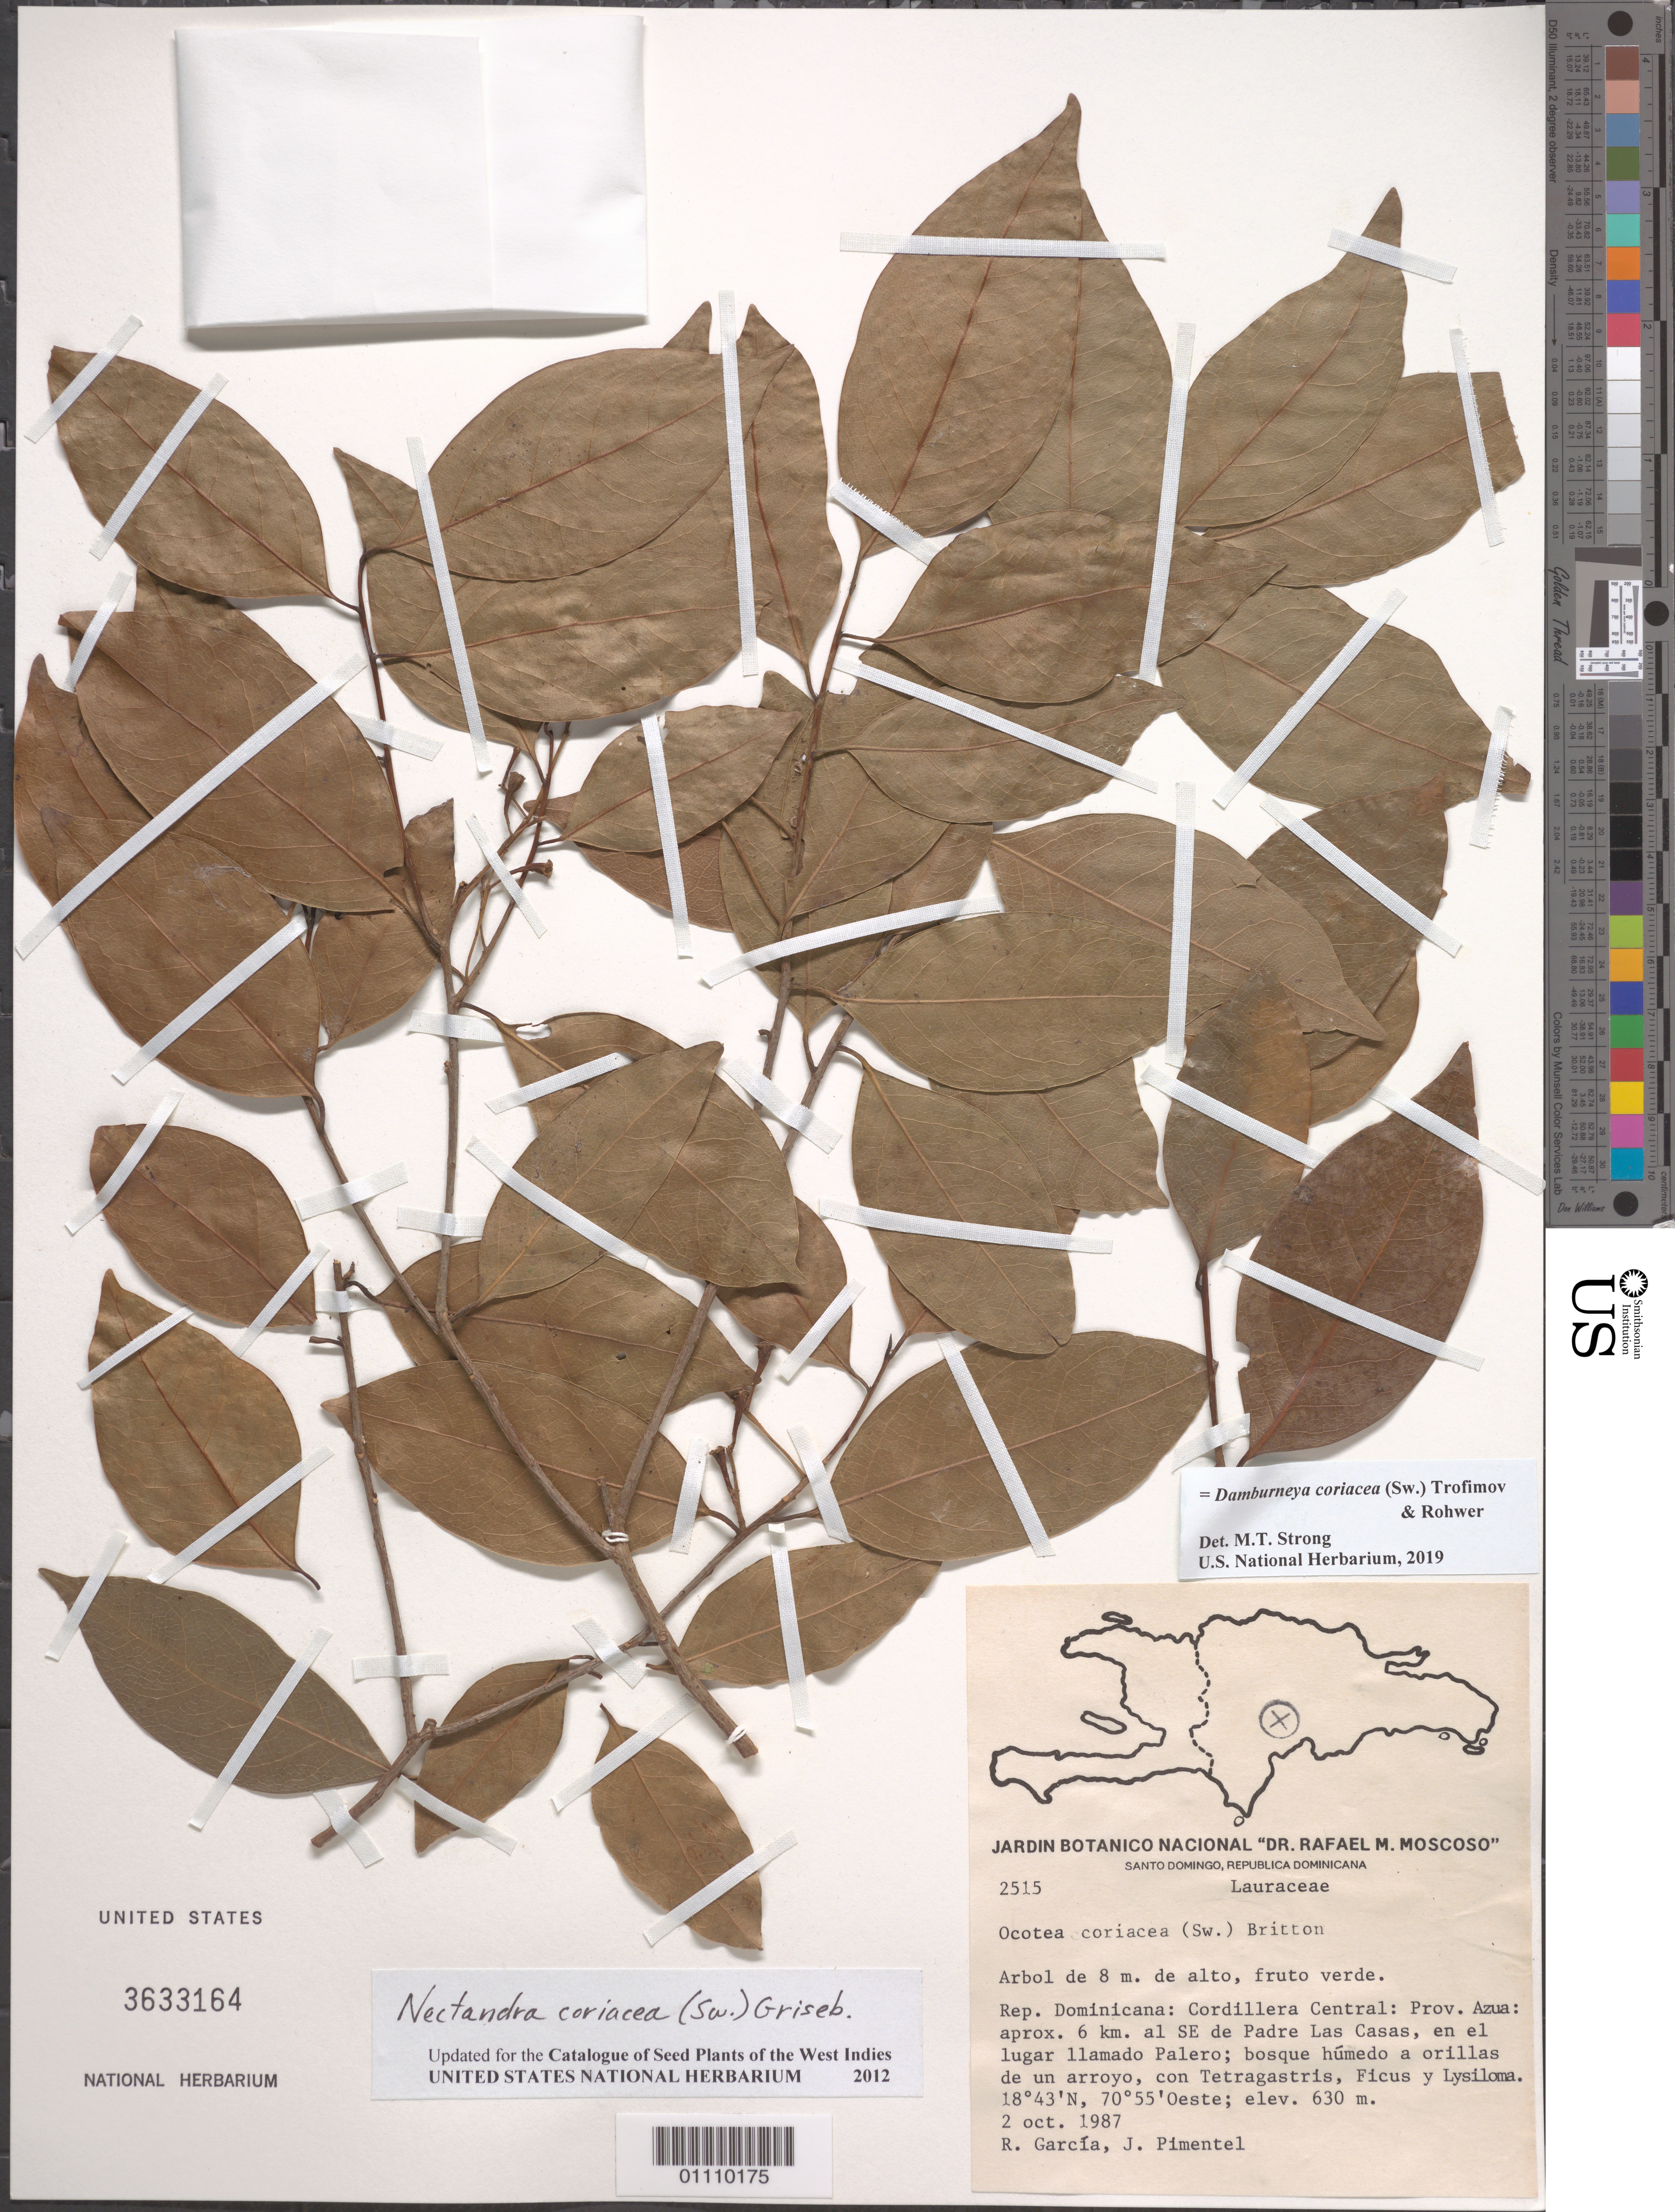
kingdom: Plantae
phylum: Tracheophyta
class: Magnoliopsida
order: Laurales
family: Lauraceae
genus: Damburneya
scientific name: Damburneya coriacea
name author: (Sw.) Trofimov & Rohwer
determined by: Strong, M. T., (US), Smithsonian Institution - National Museum of Natural History (UNITED STATES)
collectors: R. G. García & J. Pimentel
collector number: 2515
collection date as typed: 02 Oct 1987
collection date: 1987-10-02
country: Dominican Republic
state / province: Azua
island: Hispaniola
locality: Cordillera Central, aprox. 6 km al SE de Padre las Casas, en el lugar llamado Palero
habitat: Bosque húmedo a orillas de un arroyo, con Tetragastris, Ficus y Lysiloma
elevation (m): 630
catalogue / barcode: US 3633164